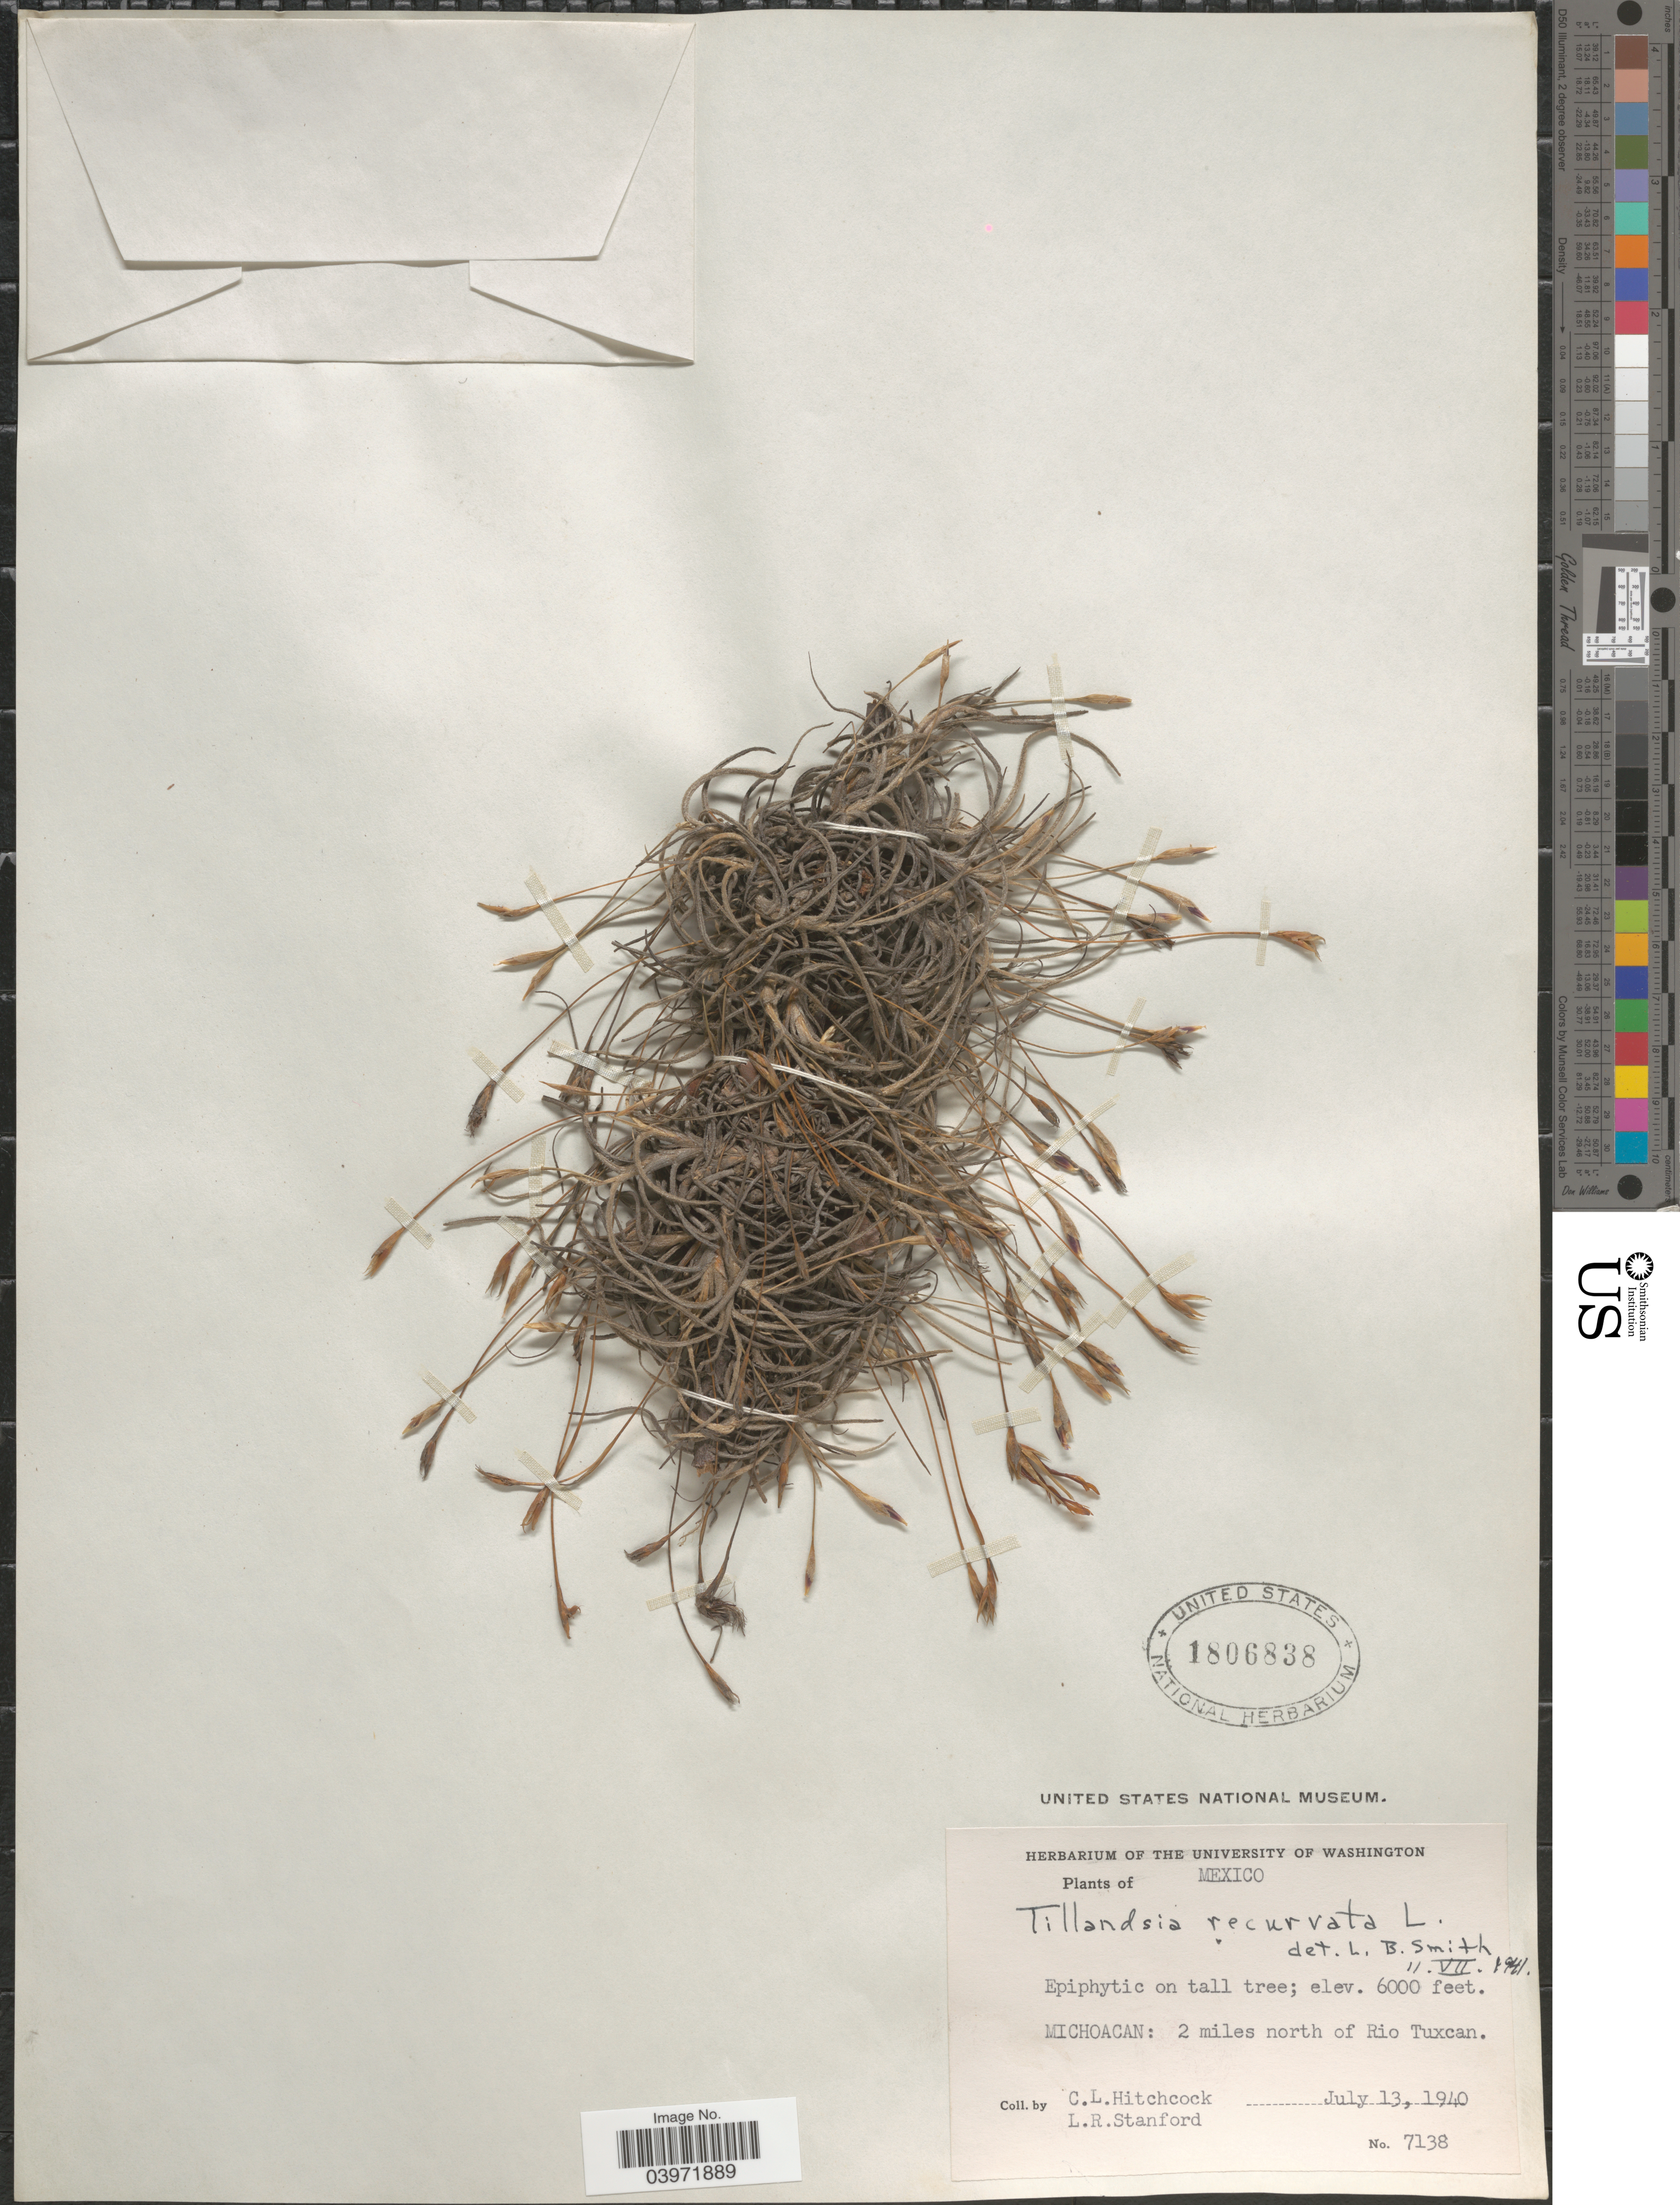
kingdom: Plantae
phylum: Tracheophyta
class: Liliopsida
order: Poales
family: Bromeliaceae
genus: Tillandsia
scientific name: Tillandsia recurvata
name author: L.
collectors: C. L. Hitchcock & L. R. Stanford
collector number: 7138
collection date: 1940-07-13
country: Mexico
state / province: Michoacán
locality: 2 miles north of Rio Tuxcan.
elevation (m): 1829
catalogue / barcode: US 1806838